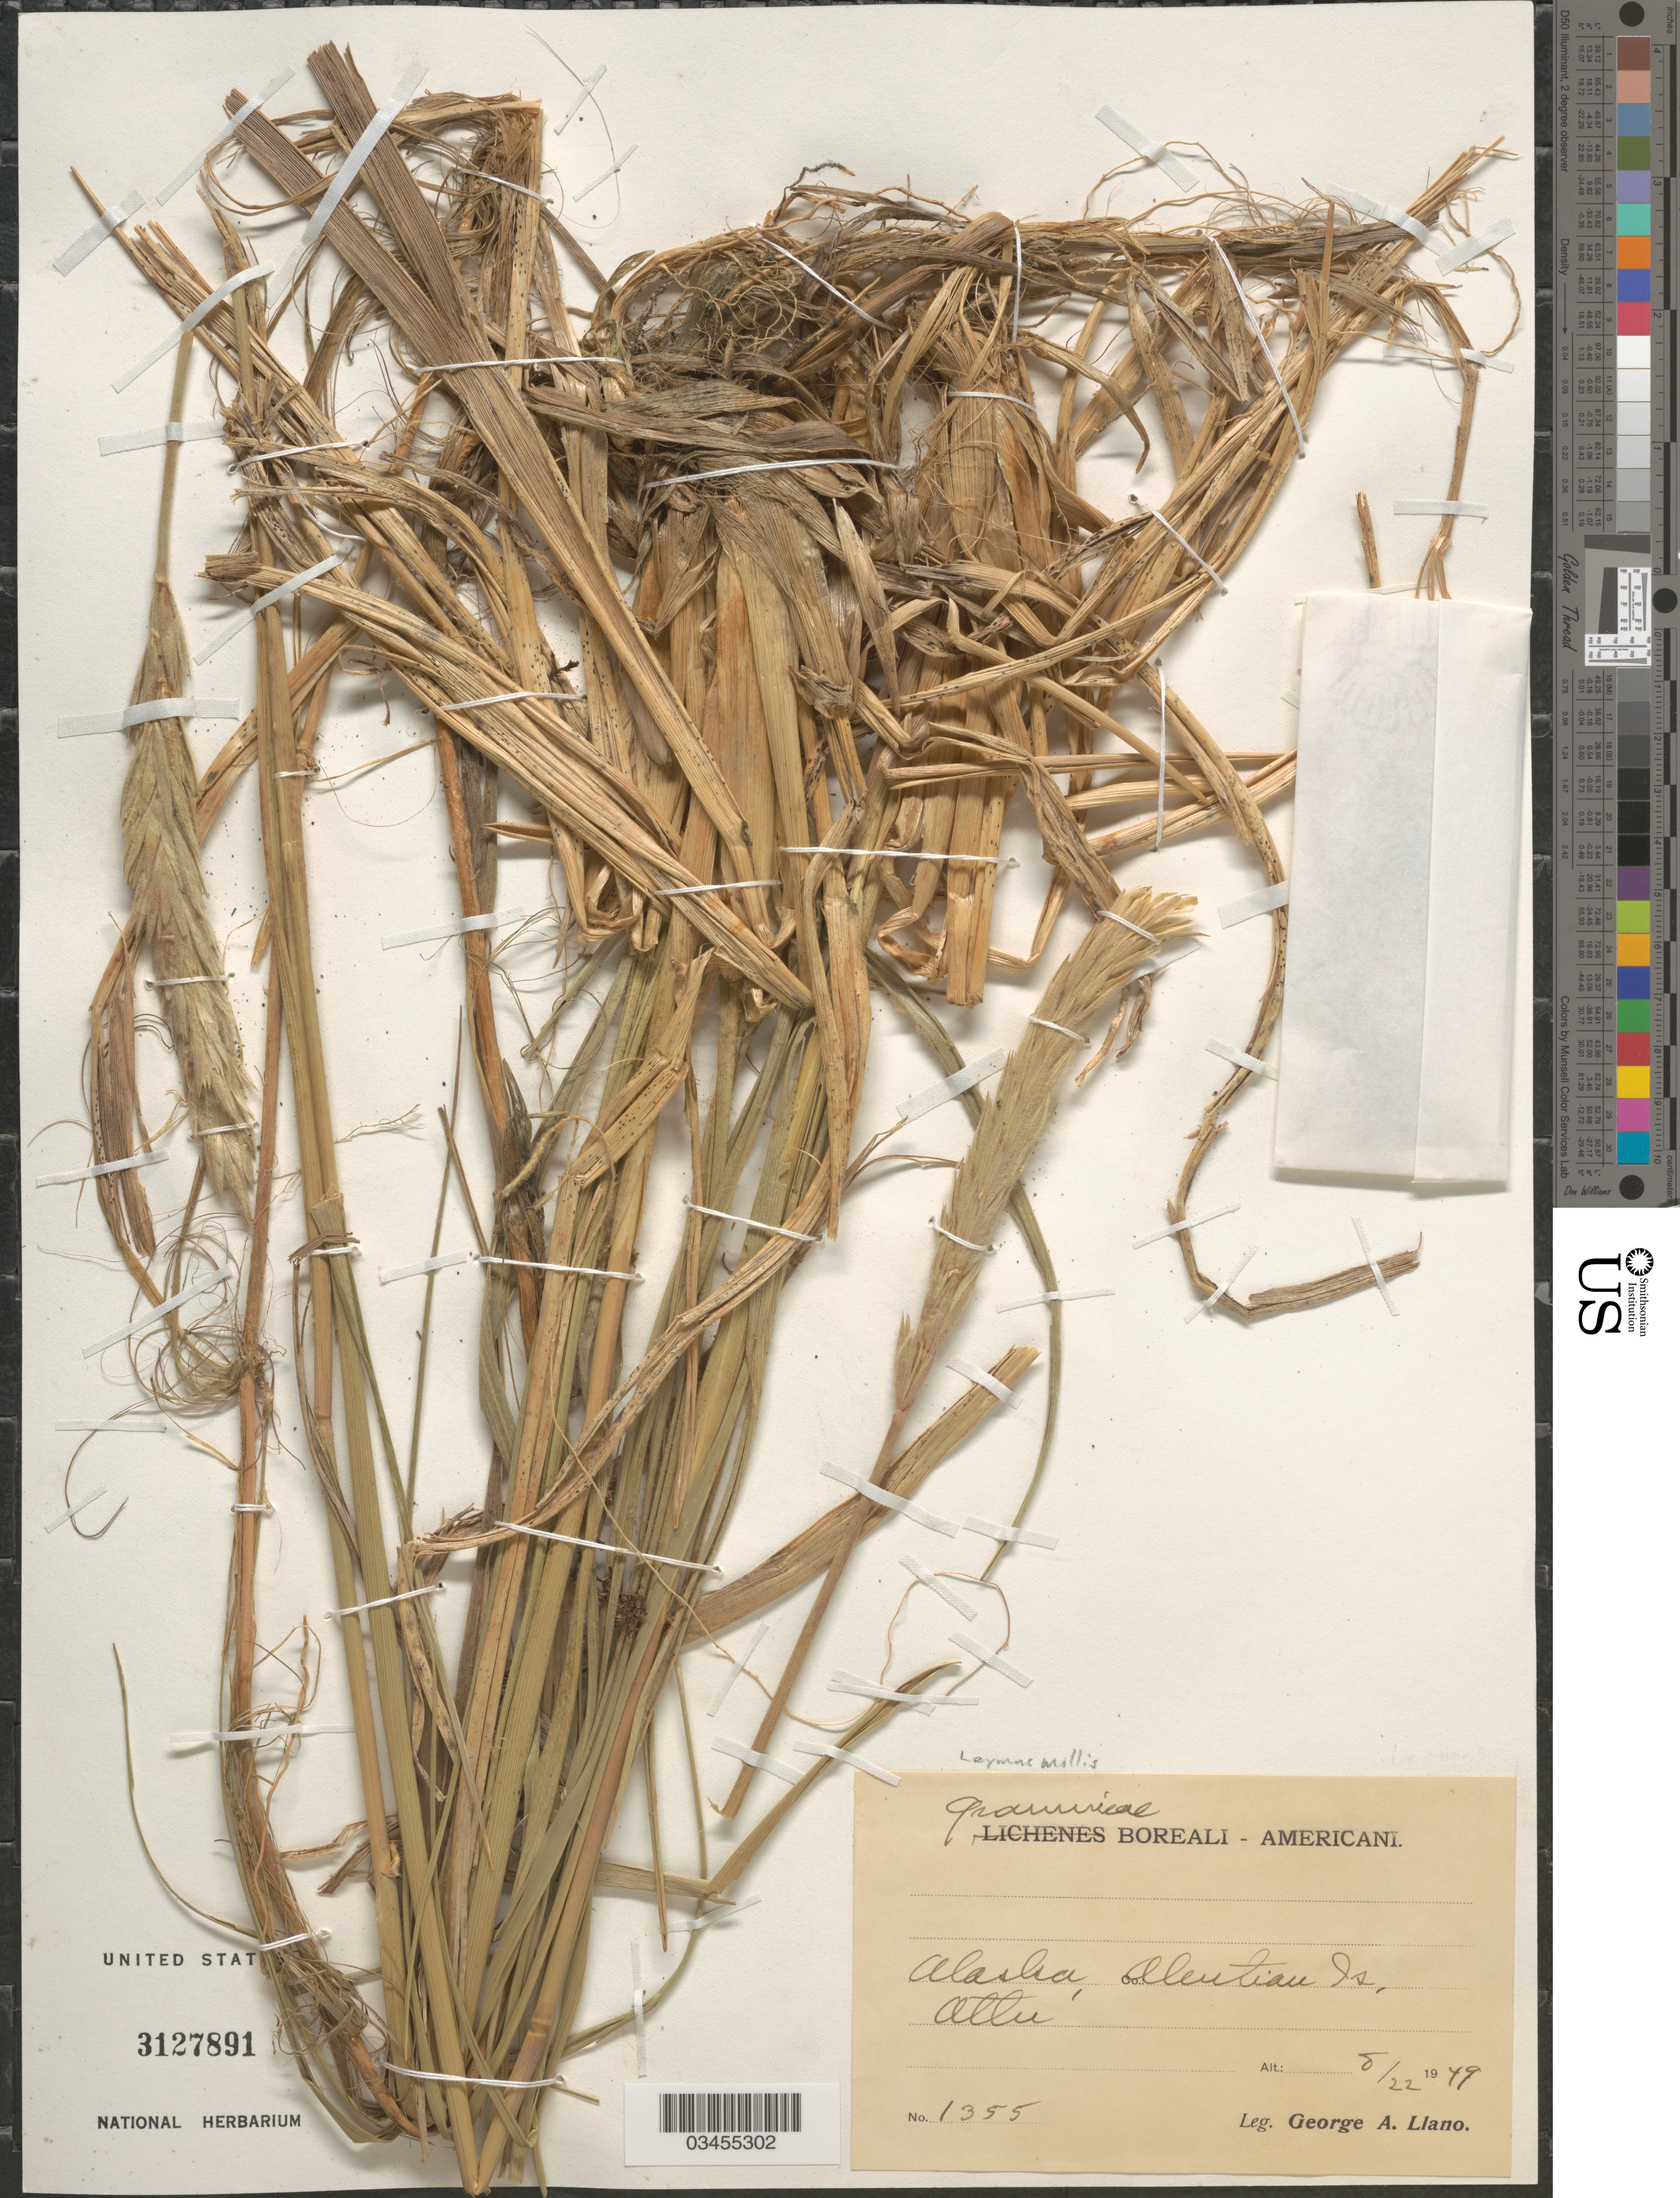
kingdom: Plantae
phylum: Tracheophyta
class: Liliopsida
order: Poales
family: Poaceae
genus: Leymus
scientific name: Leymus mollis subsp. mollis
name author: (Trin.) Pilg.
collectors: G. Llano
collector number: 1355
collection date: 1949-08-22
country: United States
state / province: Alaska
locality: Aleutian Is., Attu.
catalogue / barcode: US 3127891